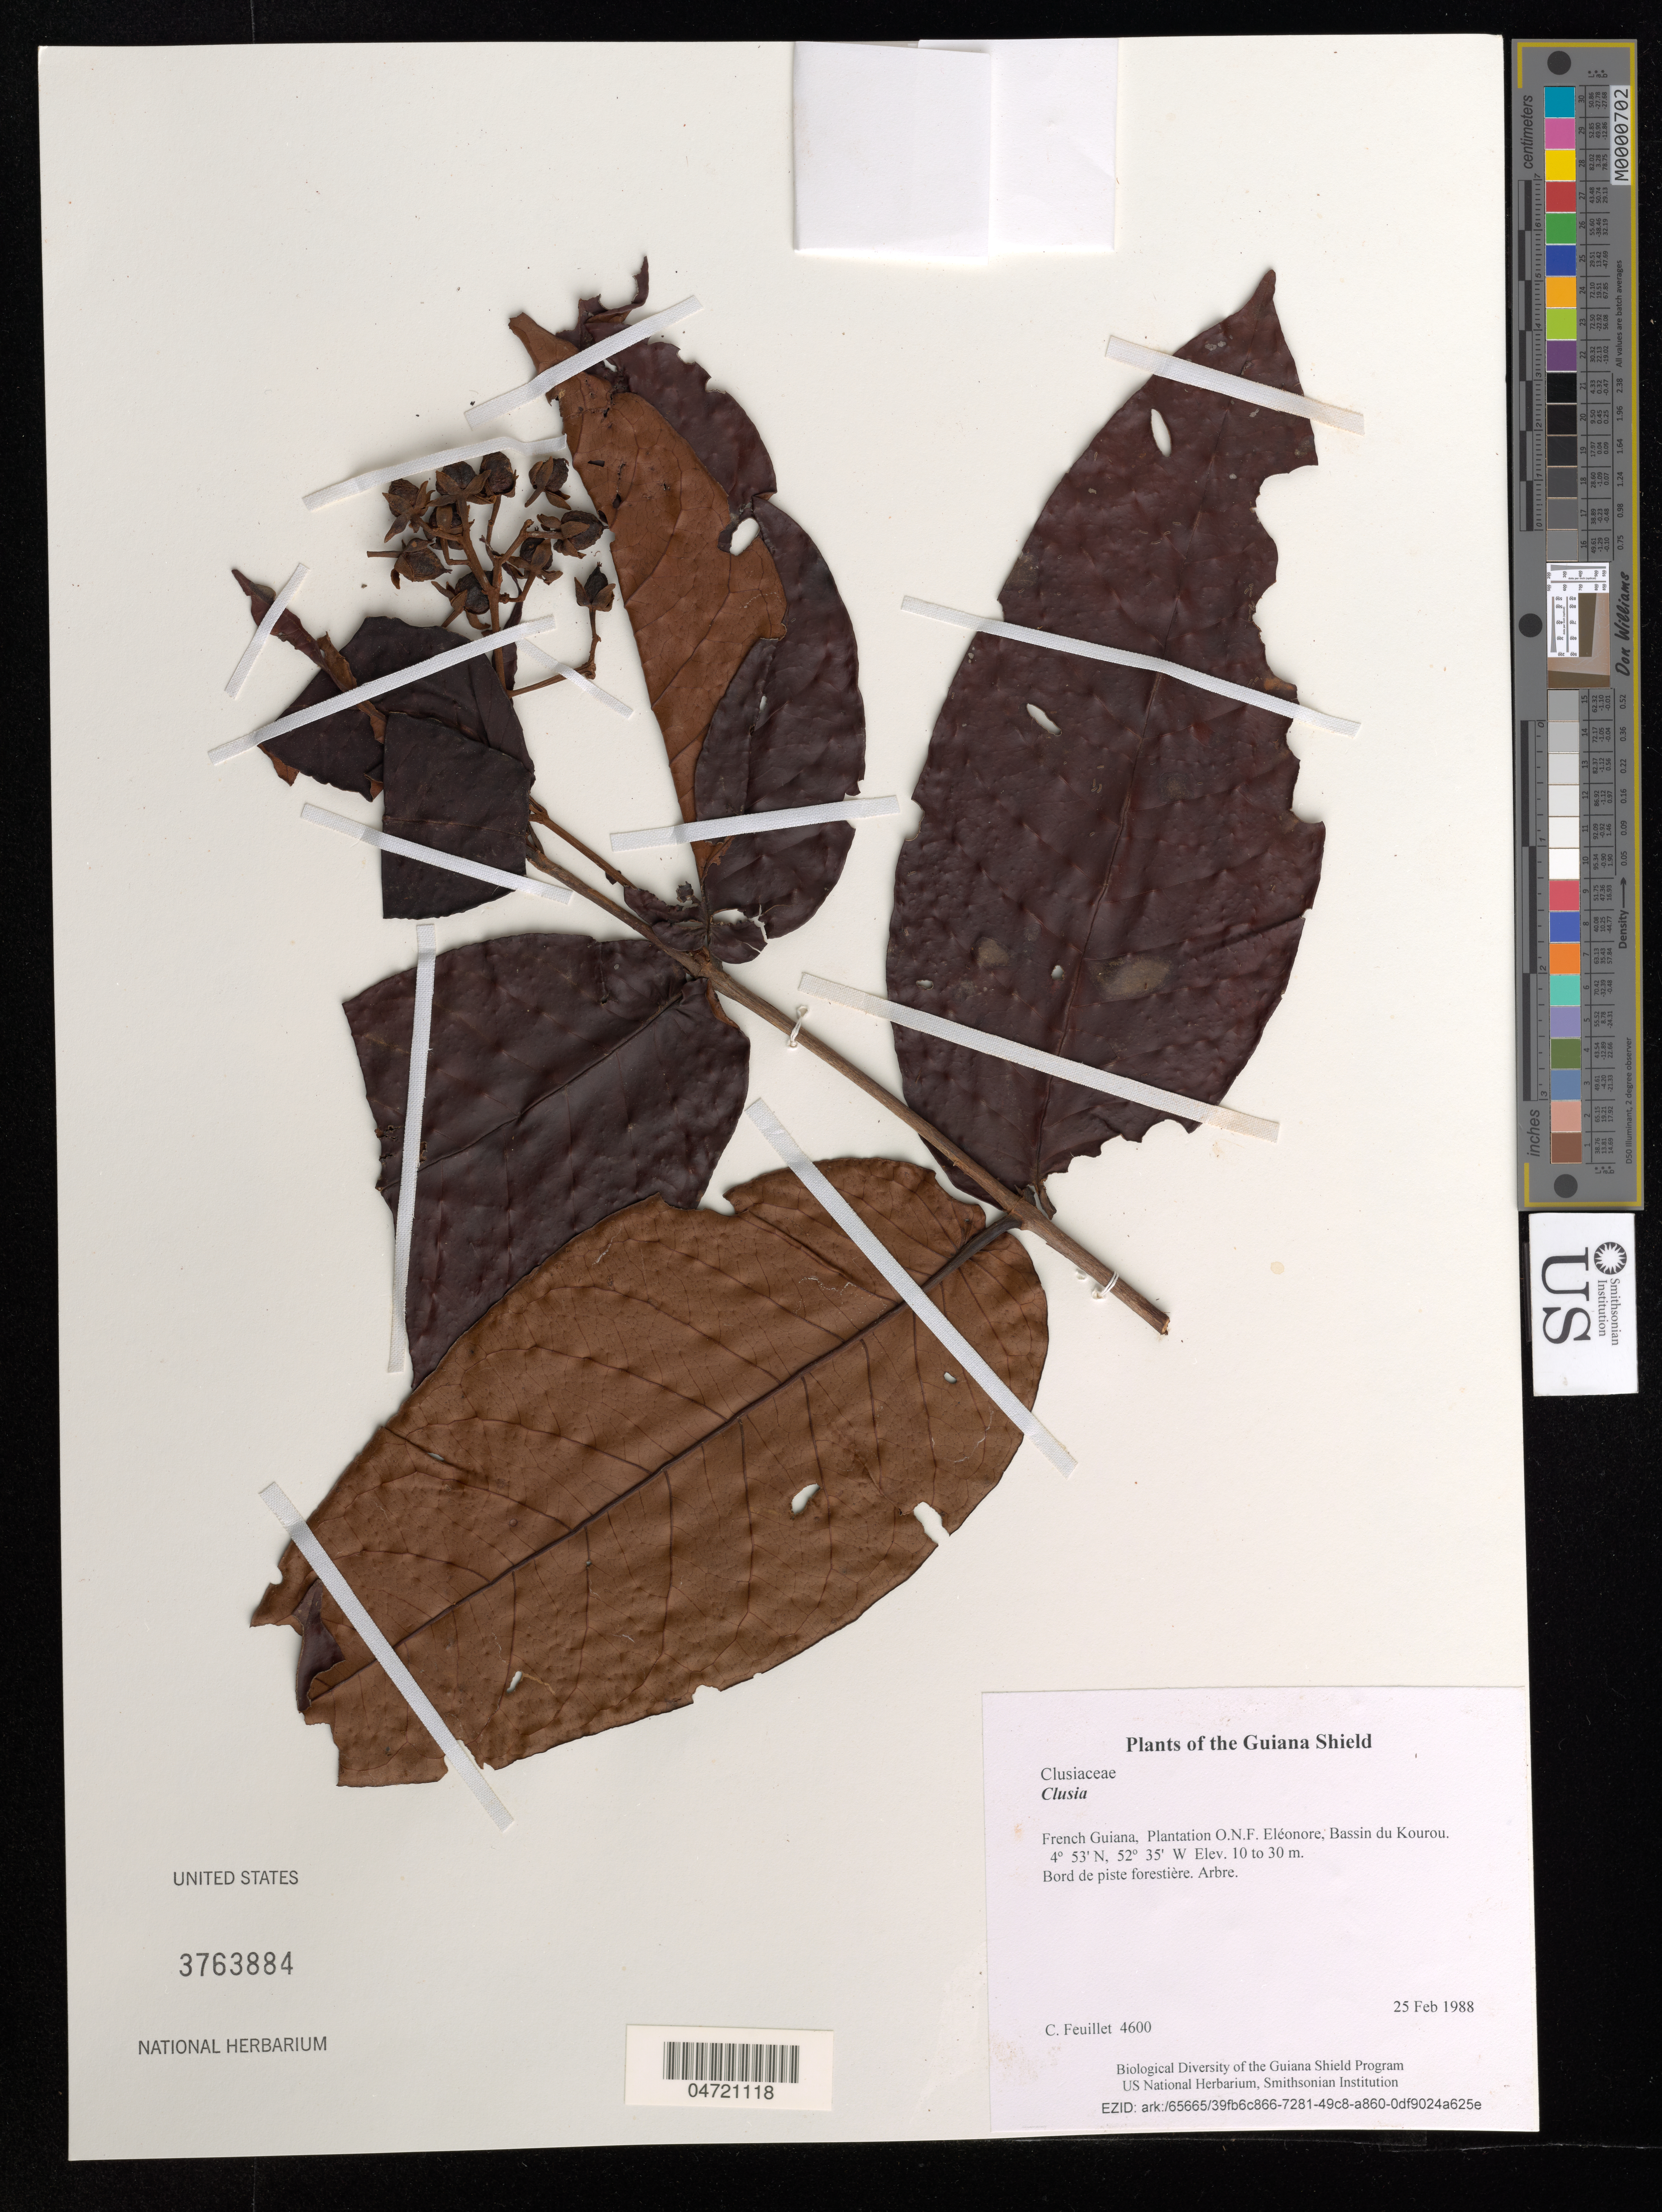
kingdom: Plantae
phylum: Tracheophyta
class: Magnoliopsida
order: Malpighiales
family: Clusiaceae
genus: Clusia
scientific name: Clusia sp.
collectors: C. Feuillet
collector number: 4600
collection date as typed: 25 Feb 1988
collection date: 1988-02-25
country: French Guiana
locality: Plantation O.N.F. Eléonore, Bassin du Kourou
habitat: Bord de piste forestière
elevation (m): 10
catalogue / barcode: US 3763884